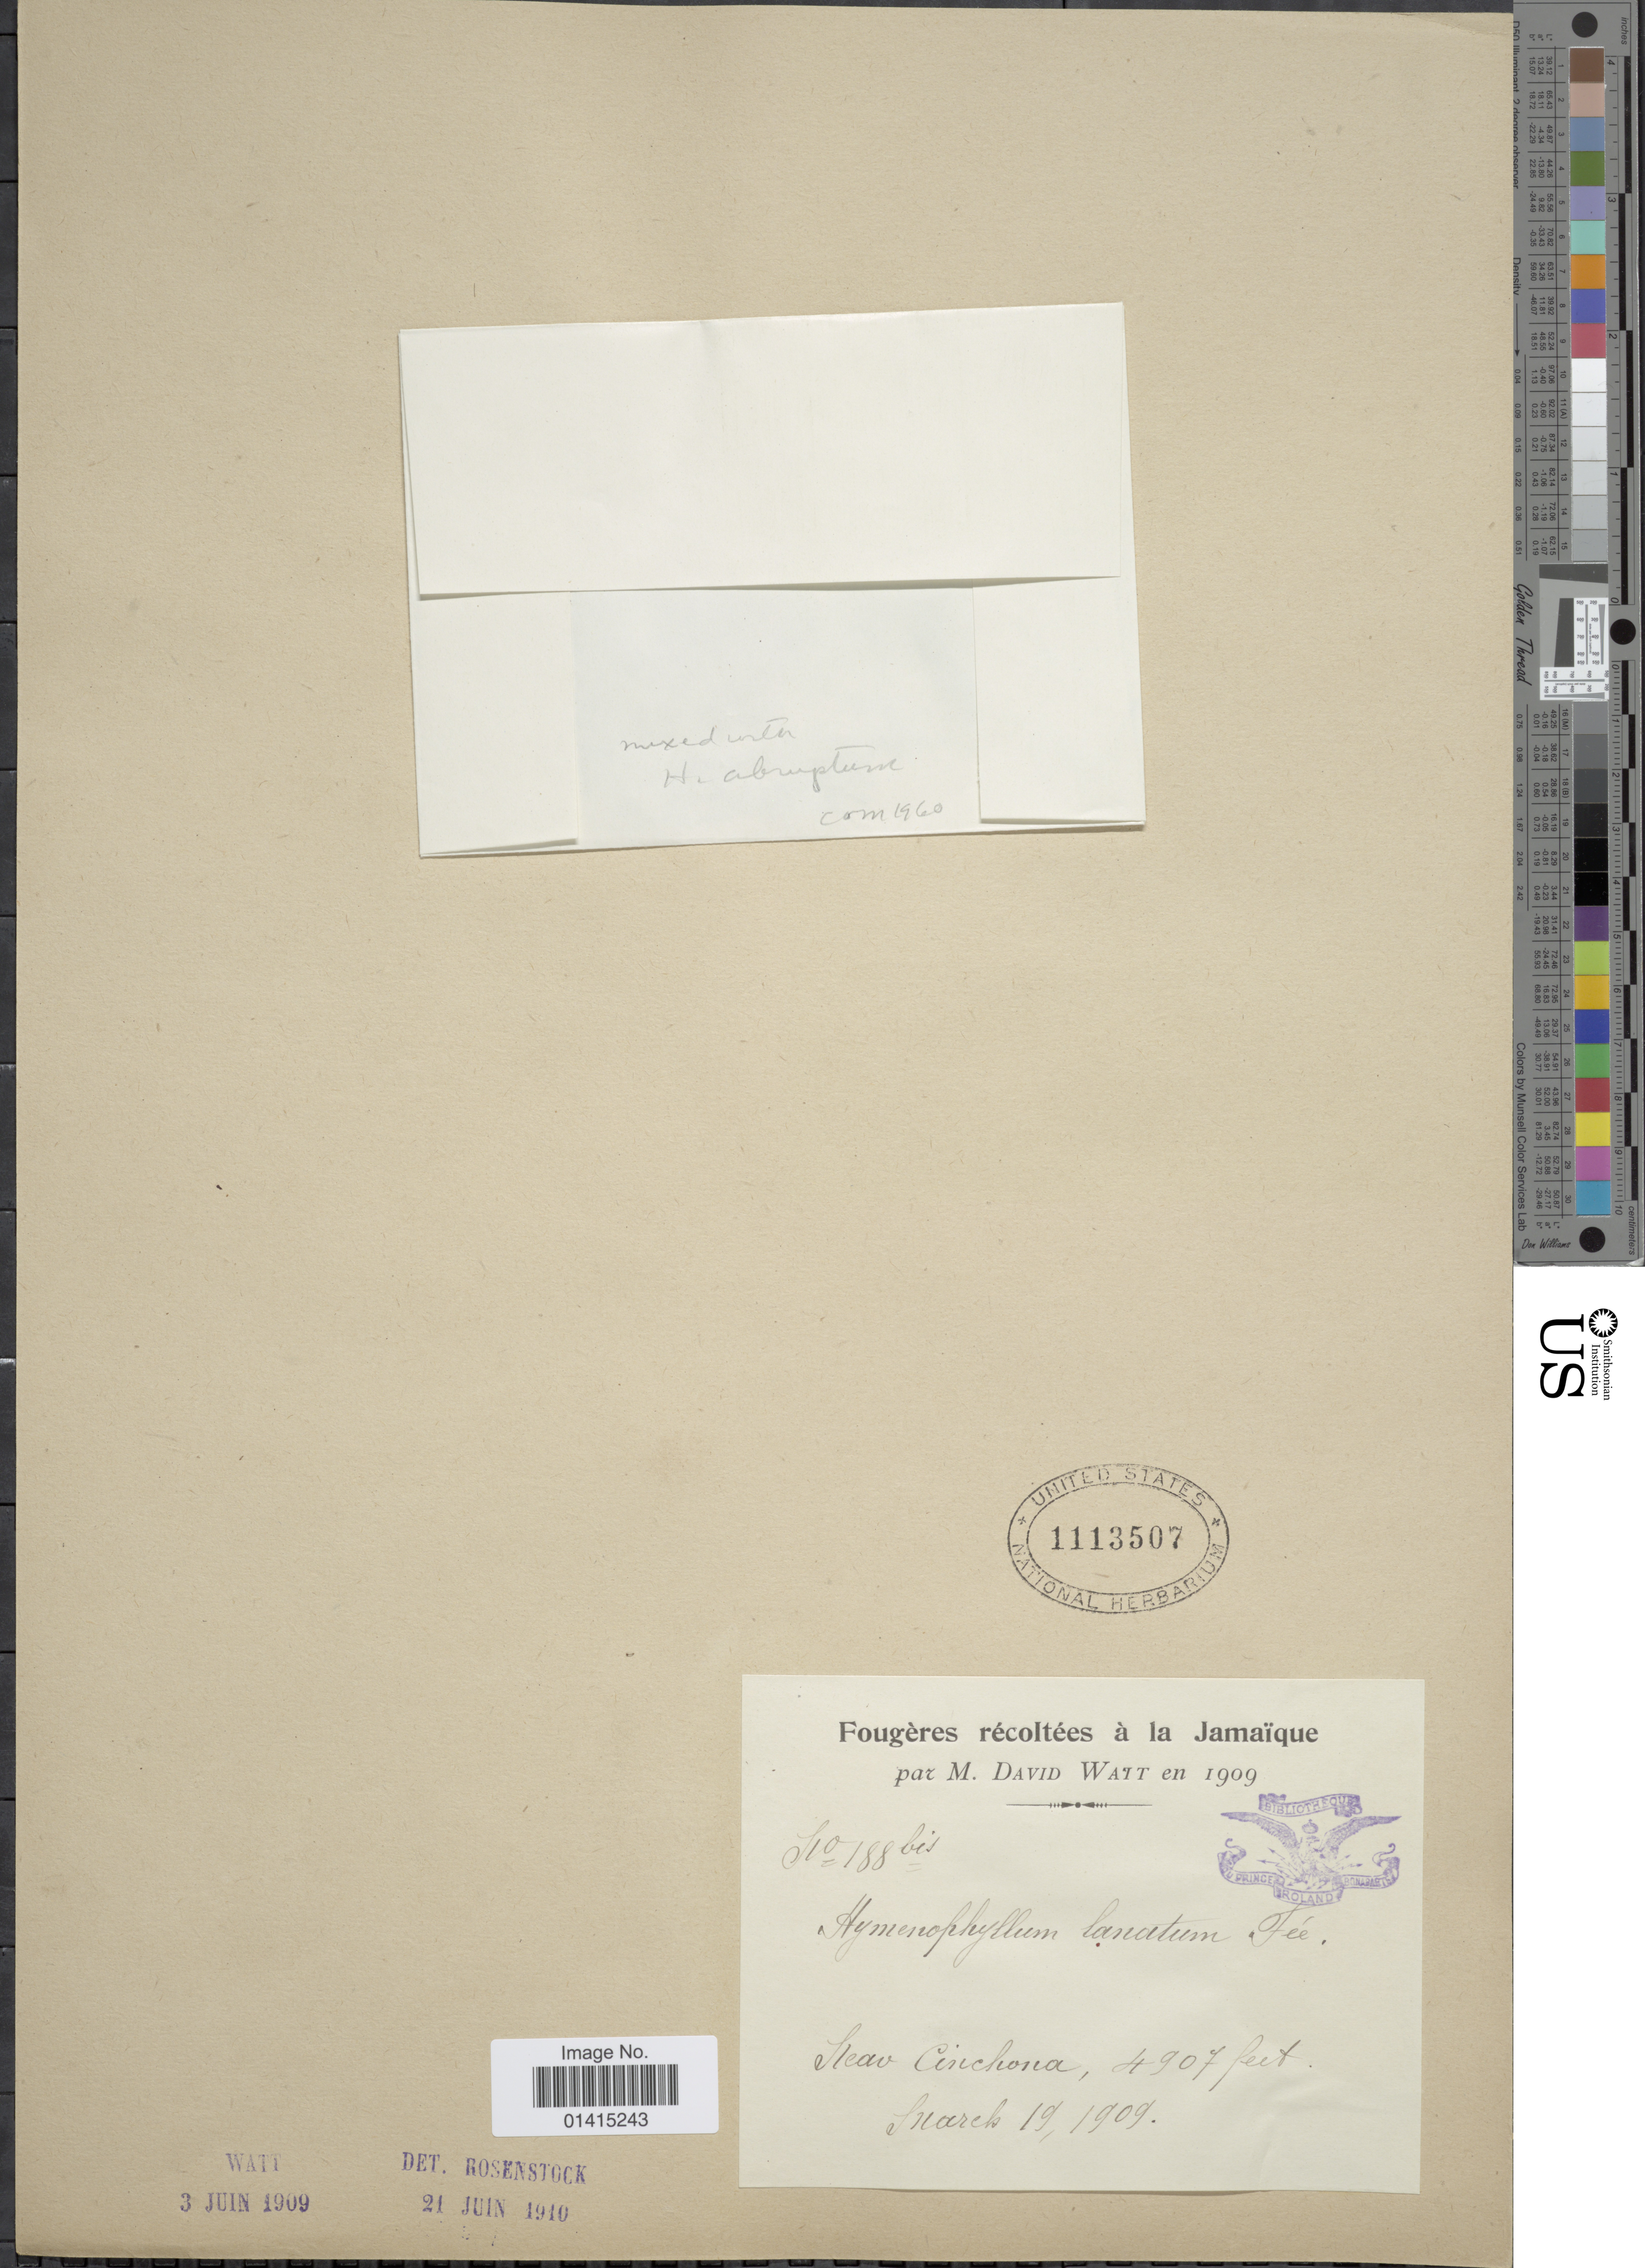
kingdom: Plantae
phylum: Tracheophyta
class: Polypodiopsida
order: Hymenophyllales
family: Hymenophyllaceae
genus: Hymenophyllum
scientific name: Hymenophyllum lanatum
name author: Fée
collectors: M. Watt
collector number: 188bis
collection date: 1909-03-19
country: Jamaica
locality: Near Cinchona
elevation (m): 1496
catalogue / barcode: US 1113507